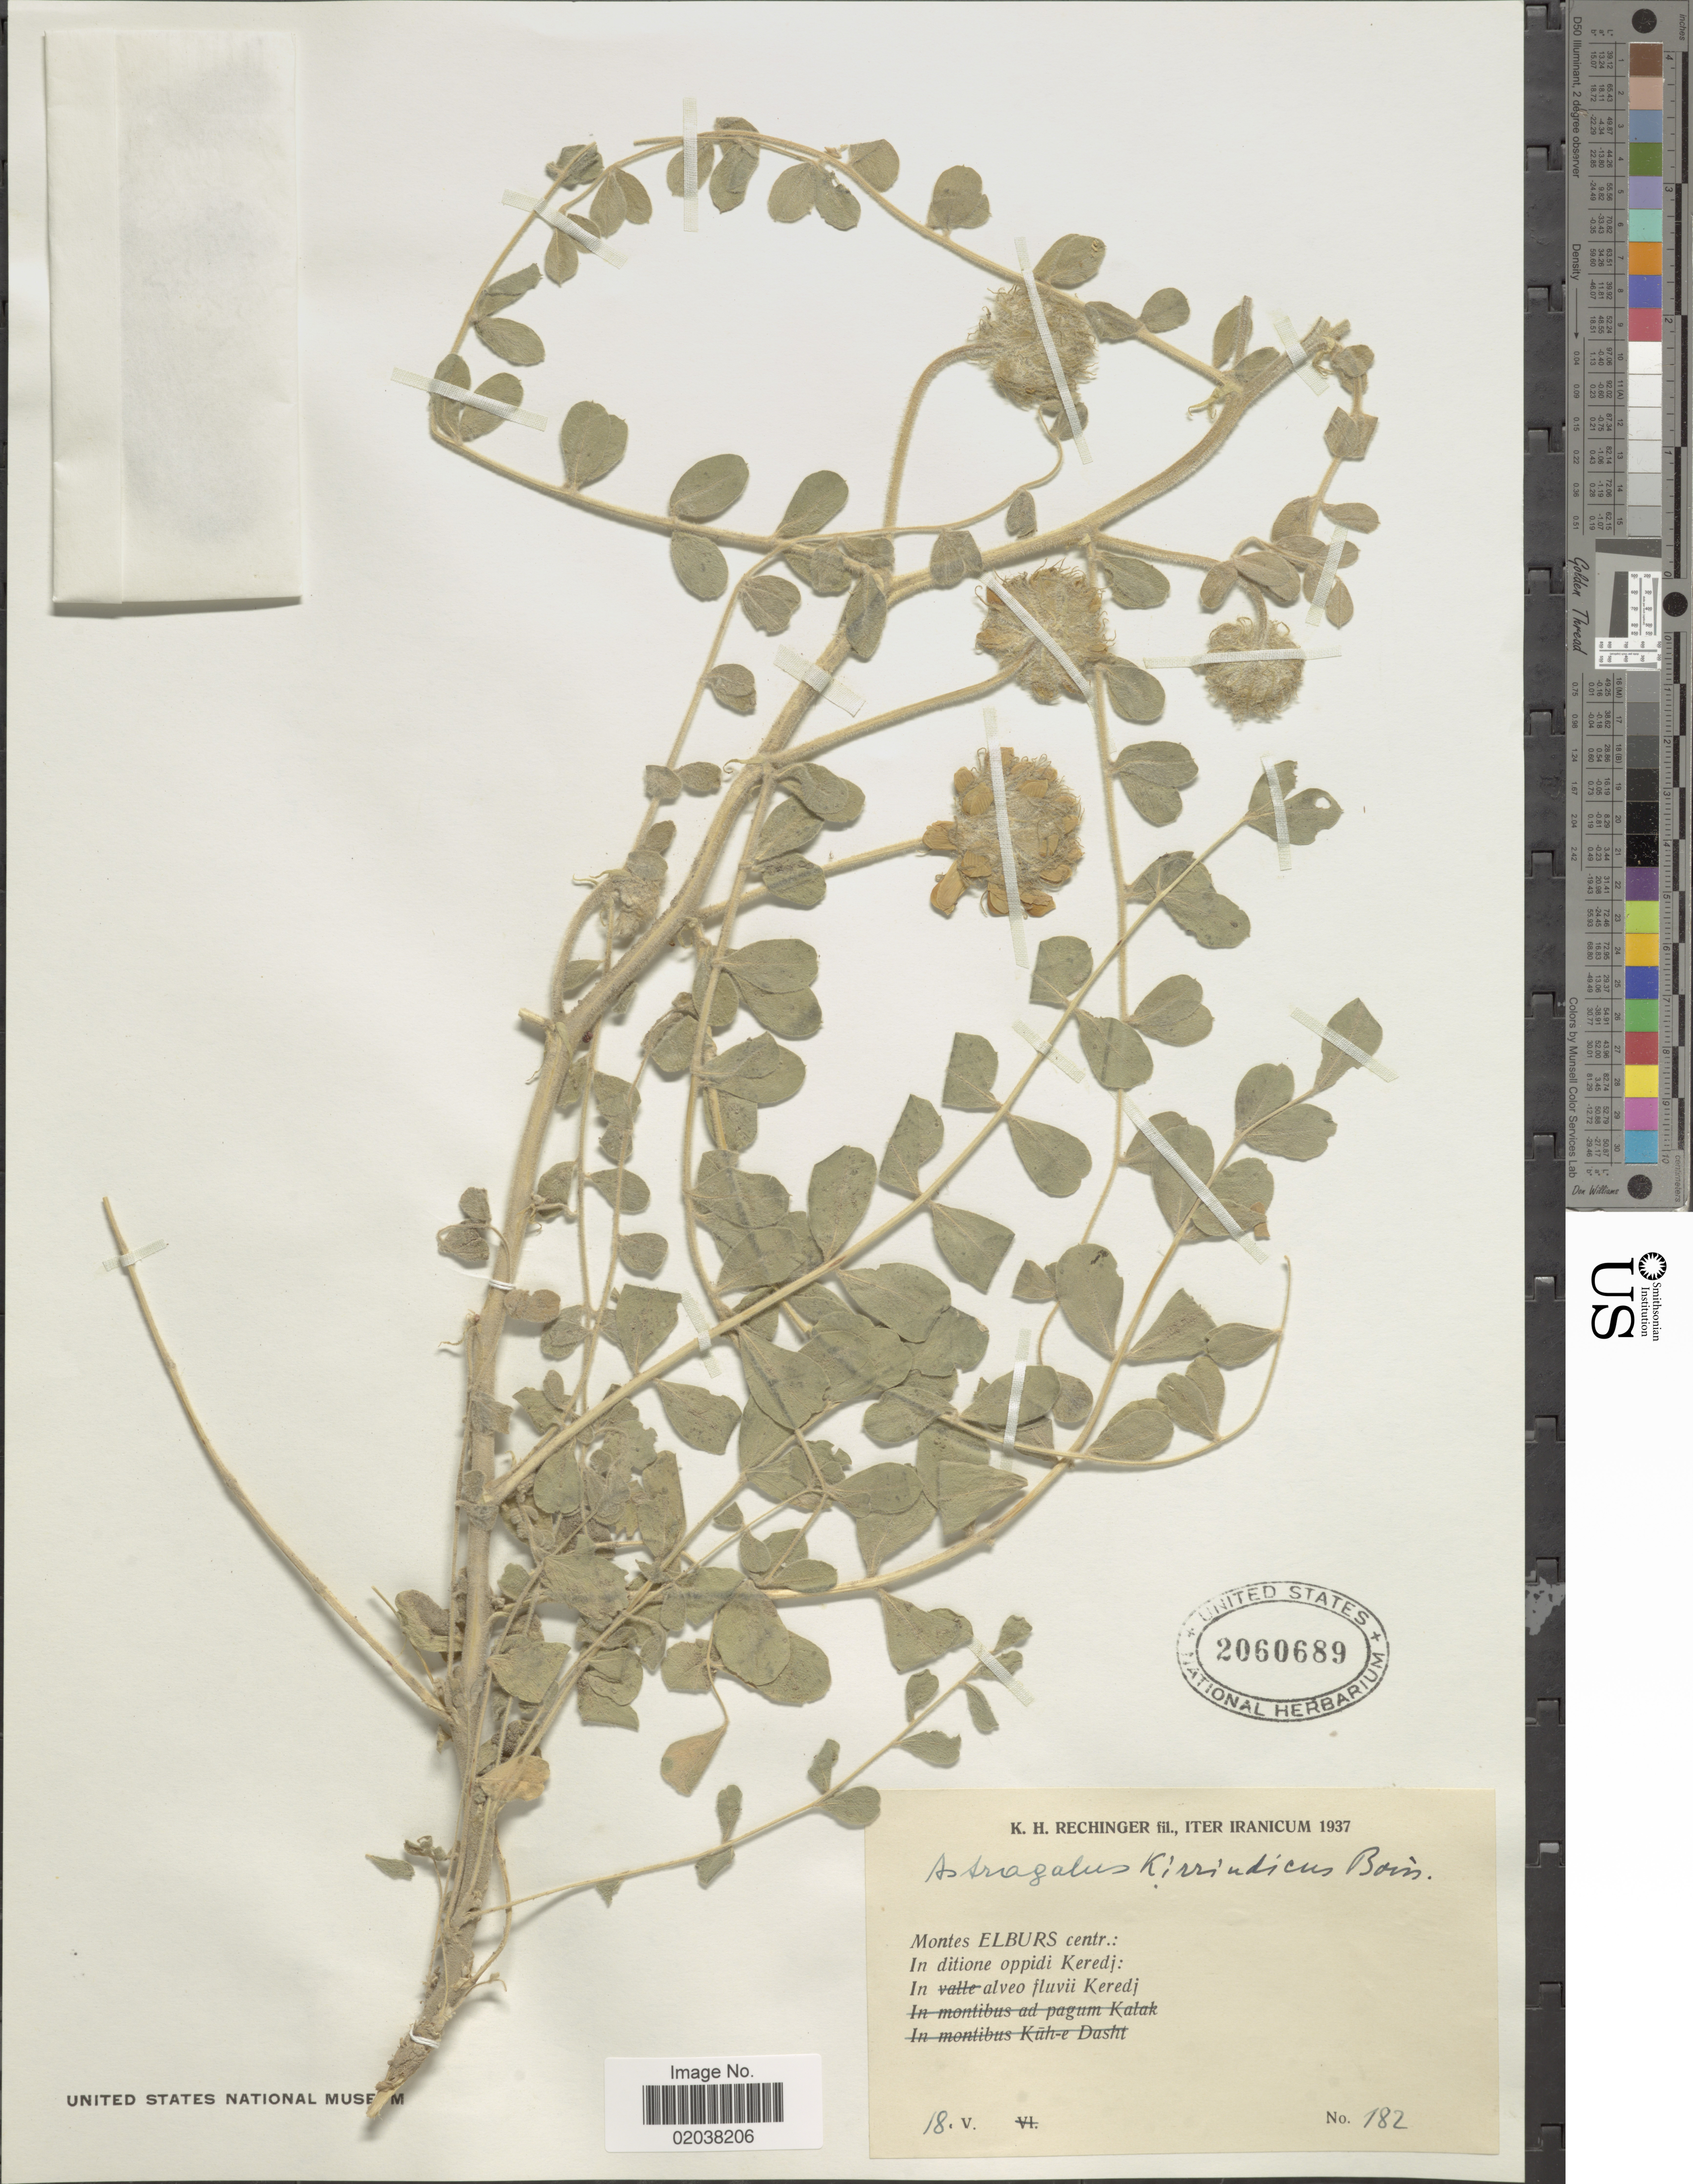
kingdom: Plantae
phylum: Tracheophyta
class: Magnoliopsida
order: Fabales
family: Fabaceae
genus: Astragalus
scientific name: Astragalus kirrindicus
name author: Boiss.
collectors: K. H. Rechinger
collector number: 182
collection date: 1937-05-18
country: Iran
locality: Montes Elburs centr.: in ditione oppidi Keredj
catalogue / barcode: US 2060689